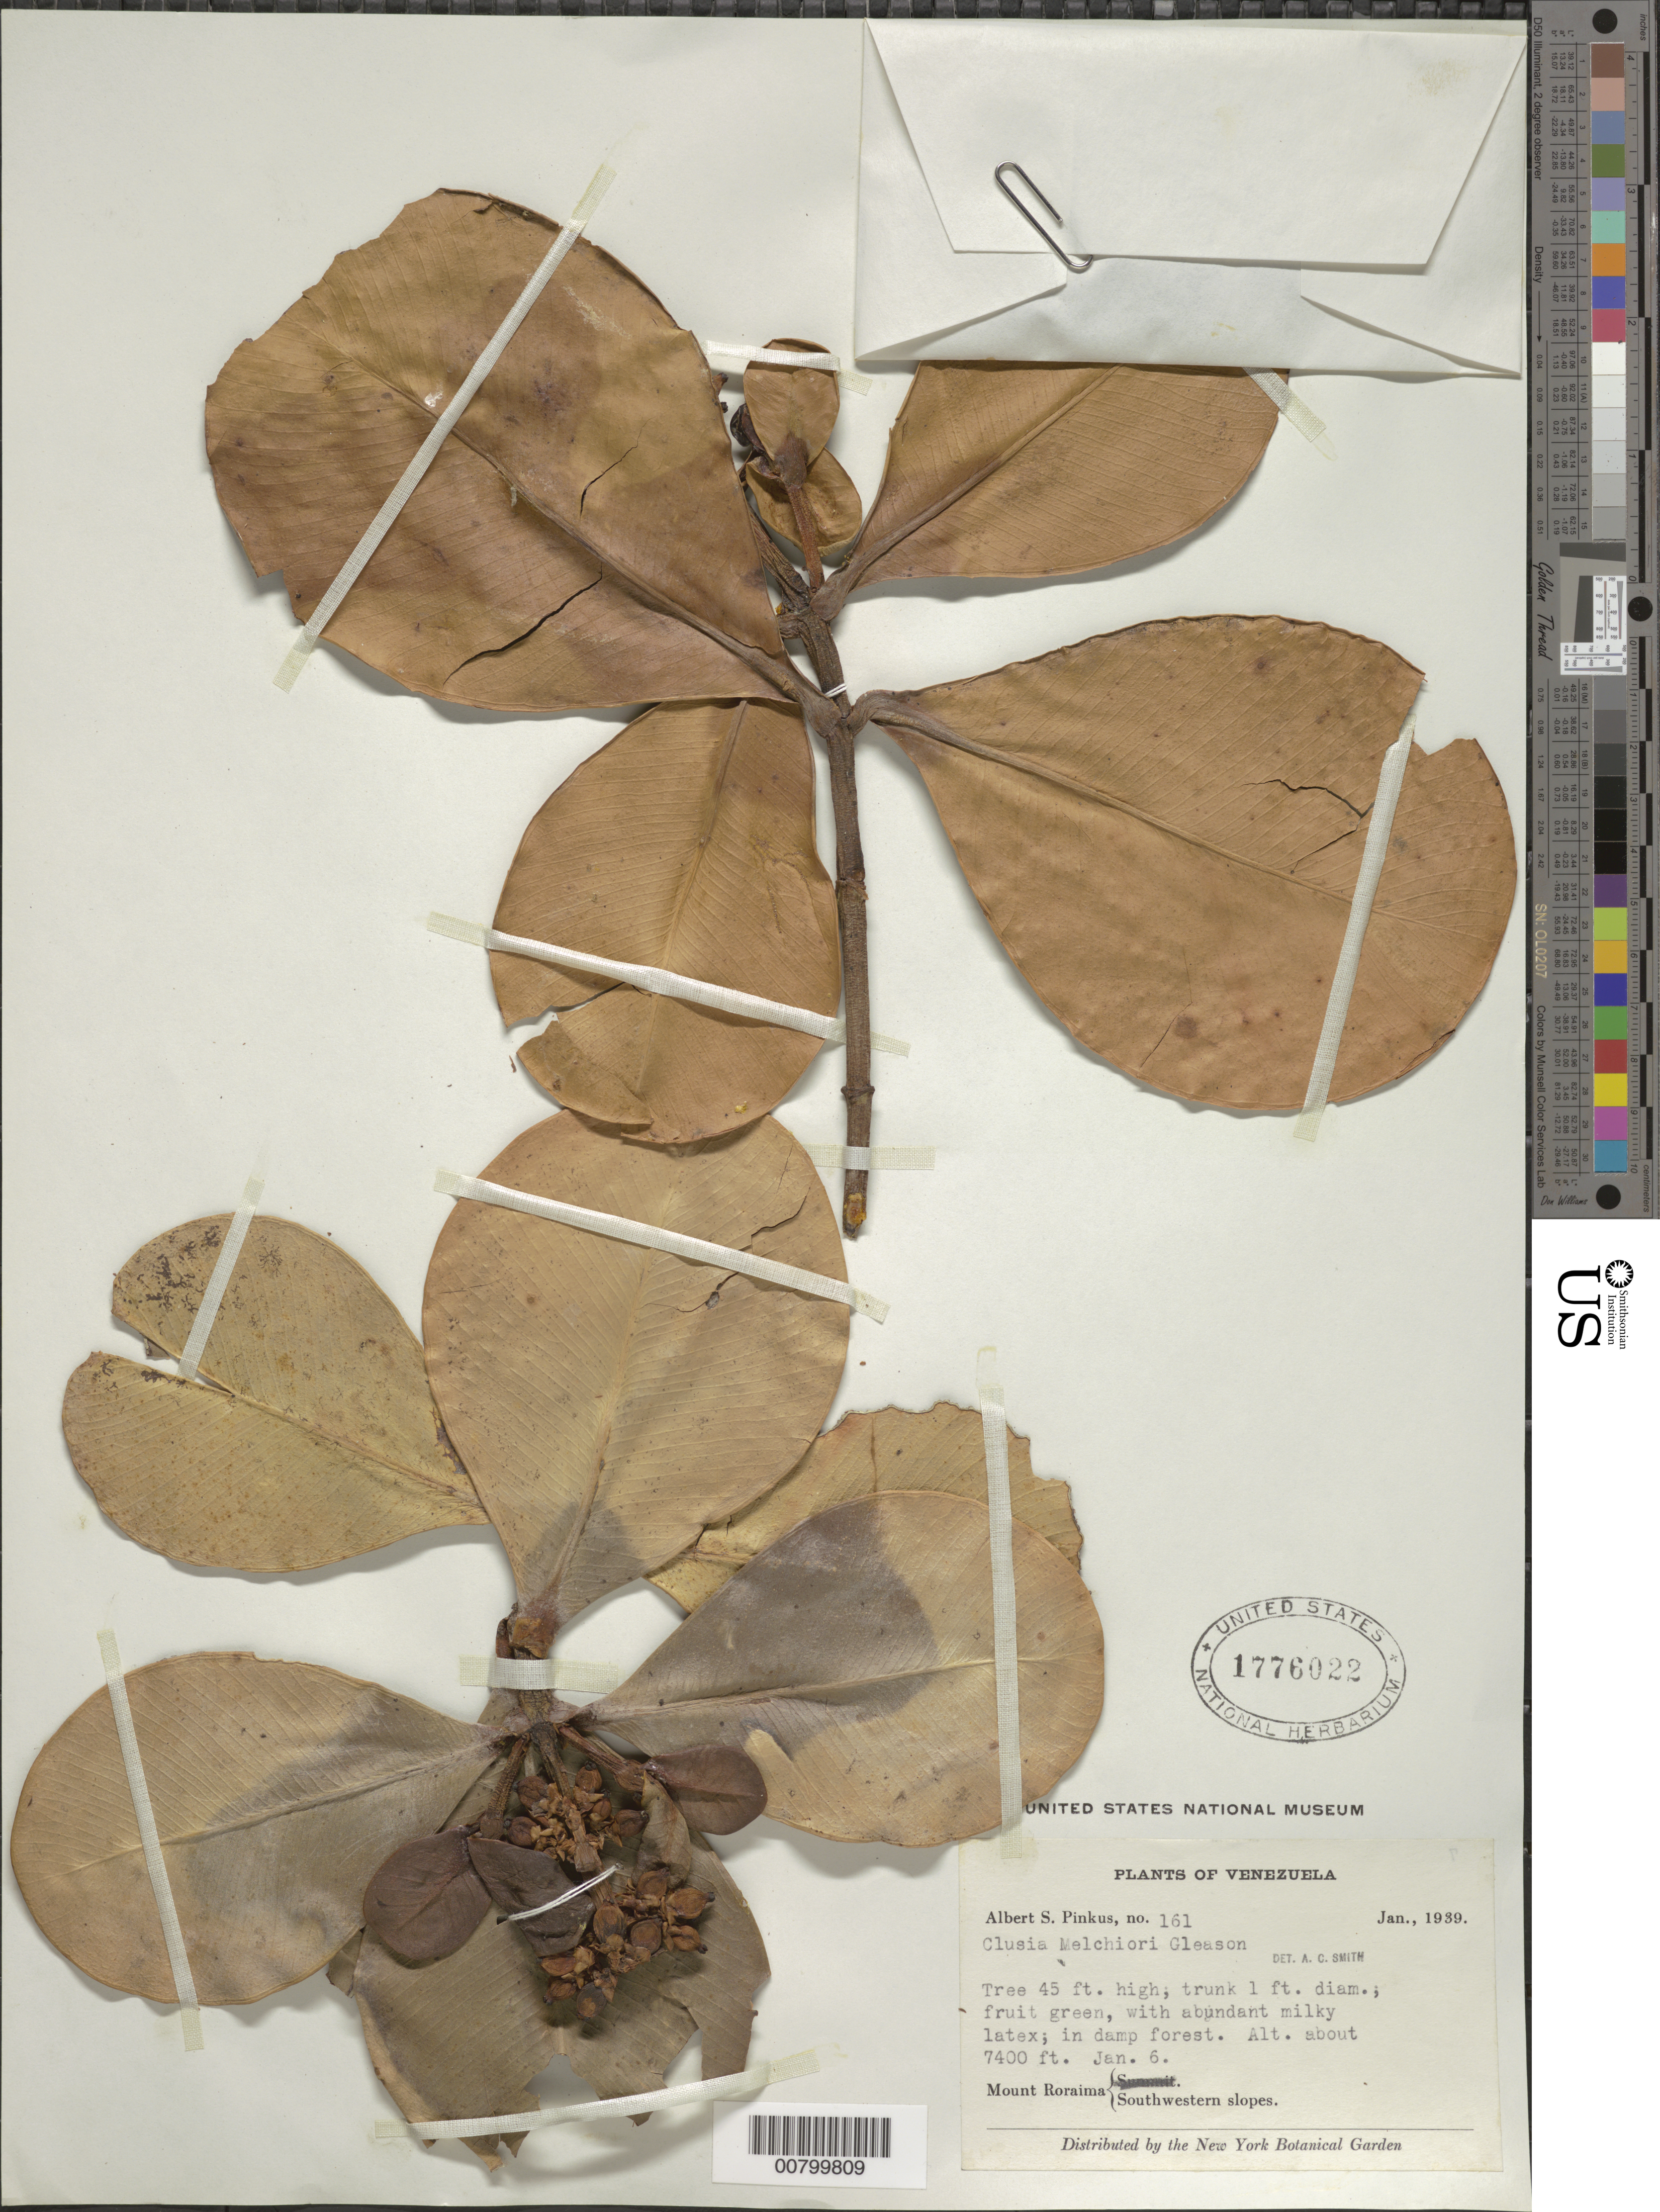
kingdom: Plantae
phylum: Tracheophyta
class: Magnoliopsida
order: Malpighiales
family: Clusiaceae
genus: Clusia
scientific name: Clusia melchiori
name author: Gleason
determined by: Smith, A. C.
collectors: A. Pinkus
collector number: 161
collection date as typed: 6-Jan-39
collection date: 1939-01-06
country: Venezuela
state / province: Bolívar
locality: Mt. Roraima, SW slopes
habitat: Damp forest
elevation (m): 2256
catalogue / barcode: US 1776022